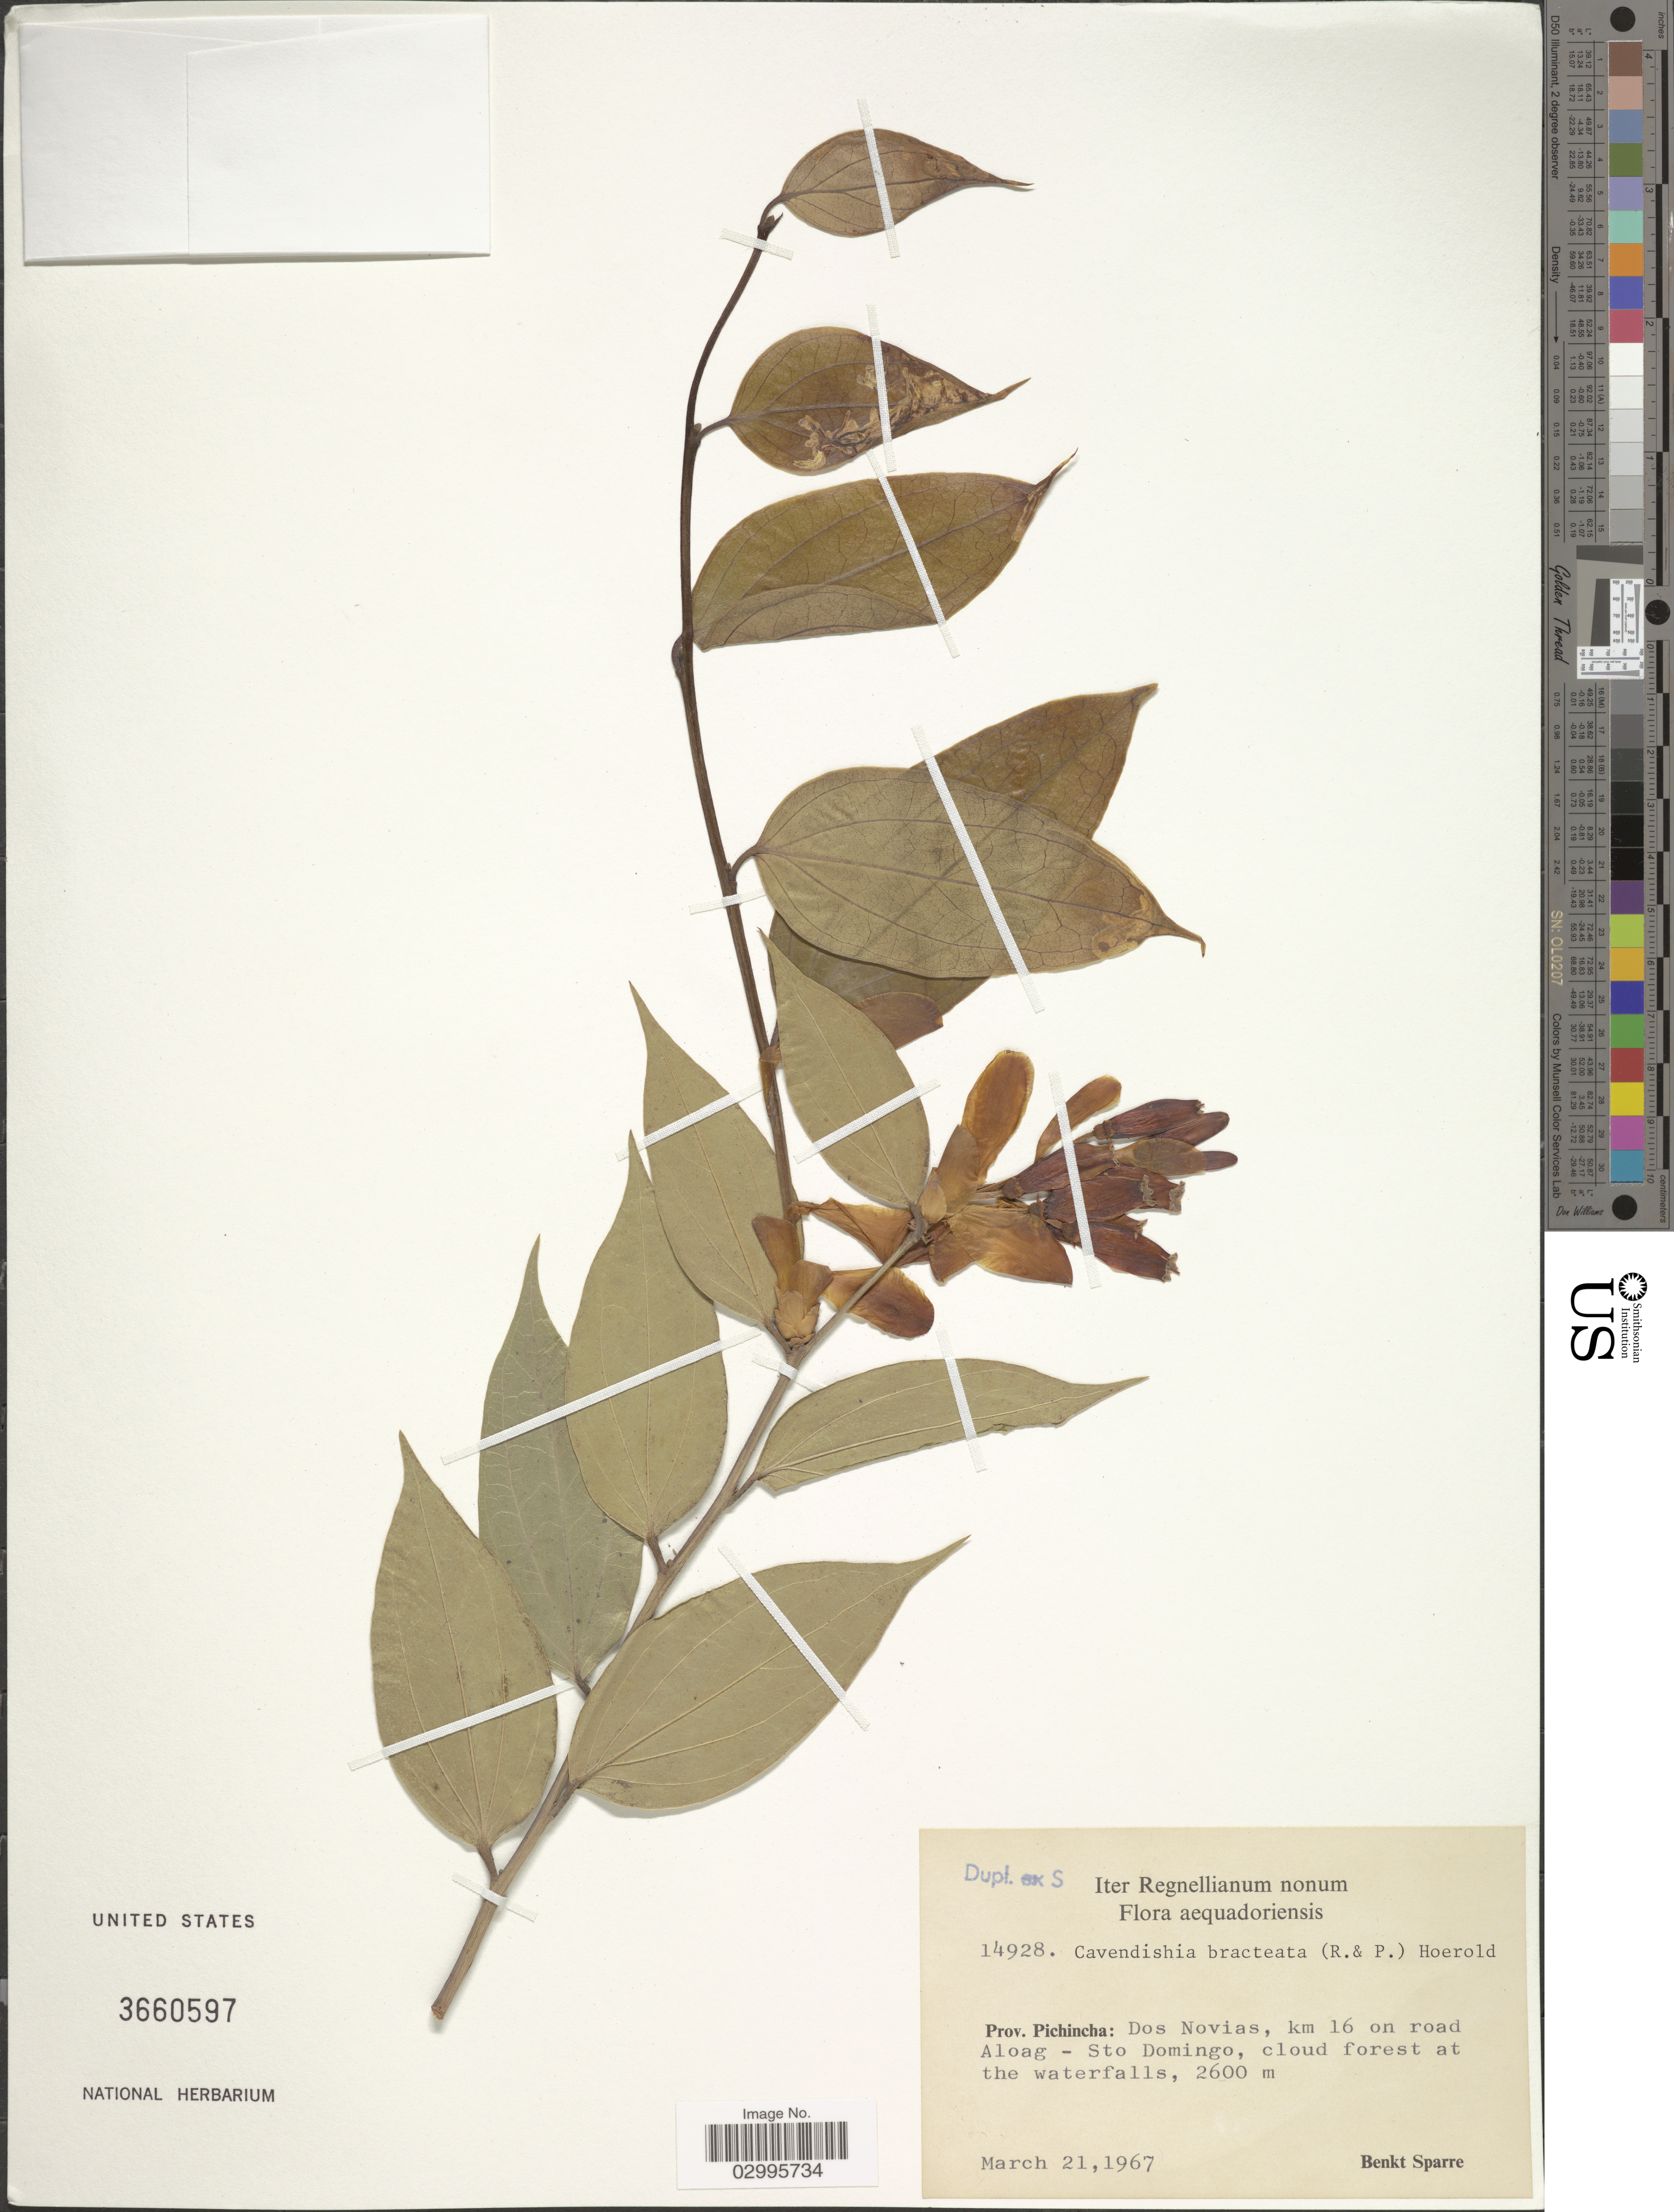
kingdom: Plantae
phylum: Tracheophyta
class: Magnoliopsida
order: Ericales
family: Ericaceae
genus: Cavendishia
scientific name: Cavendishia bracteata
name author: (Ruiz & Pav. ex J. St.-Hil.) Hoerold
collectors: B. Sparre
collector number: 14928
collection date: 1967-03-21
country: Ecuador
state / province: Pichincha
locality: Dos Novias, km 16 on road Aloag - St Domingo, cloud forest at the waterfalls.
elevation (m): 2600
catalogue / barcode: US 3660597